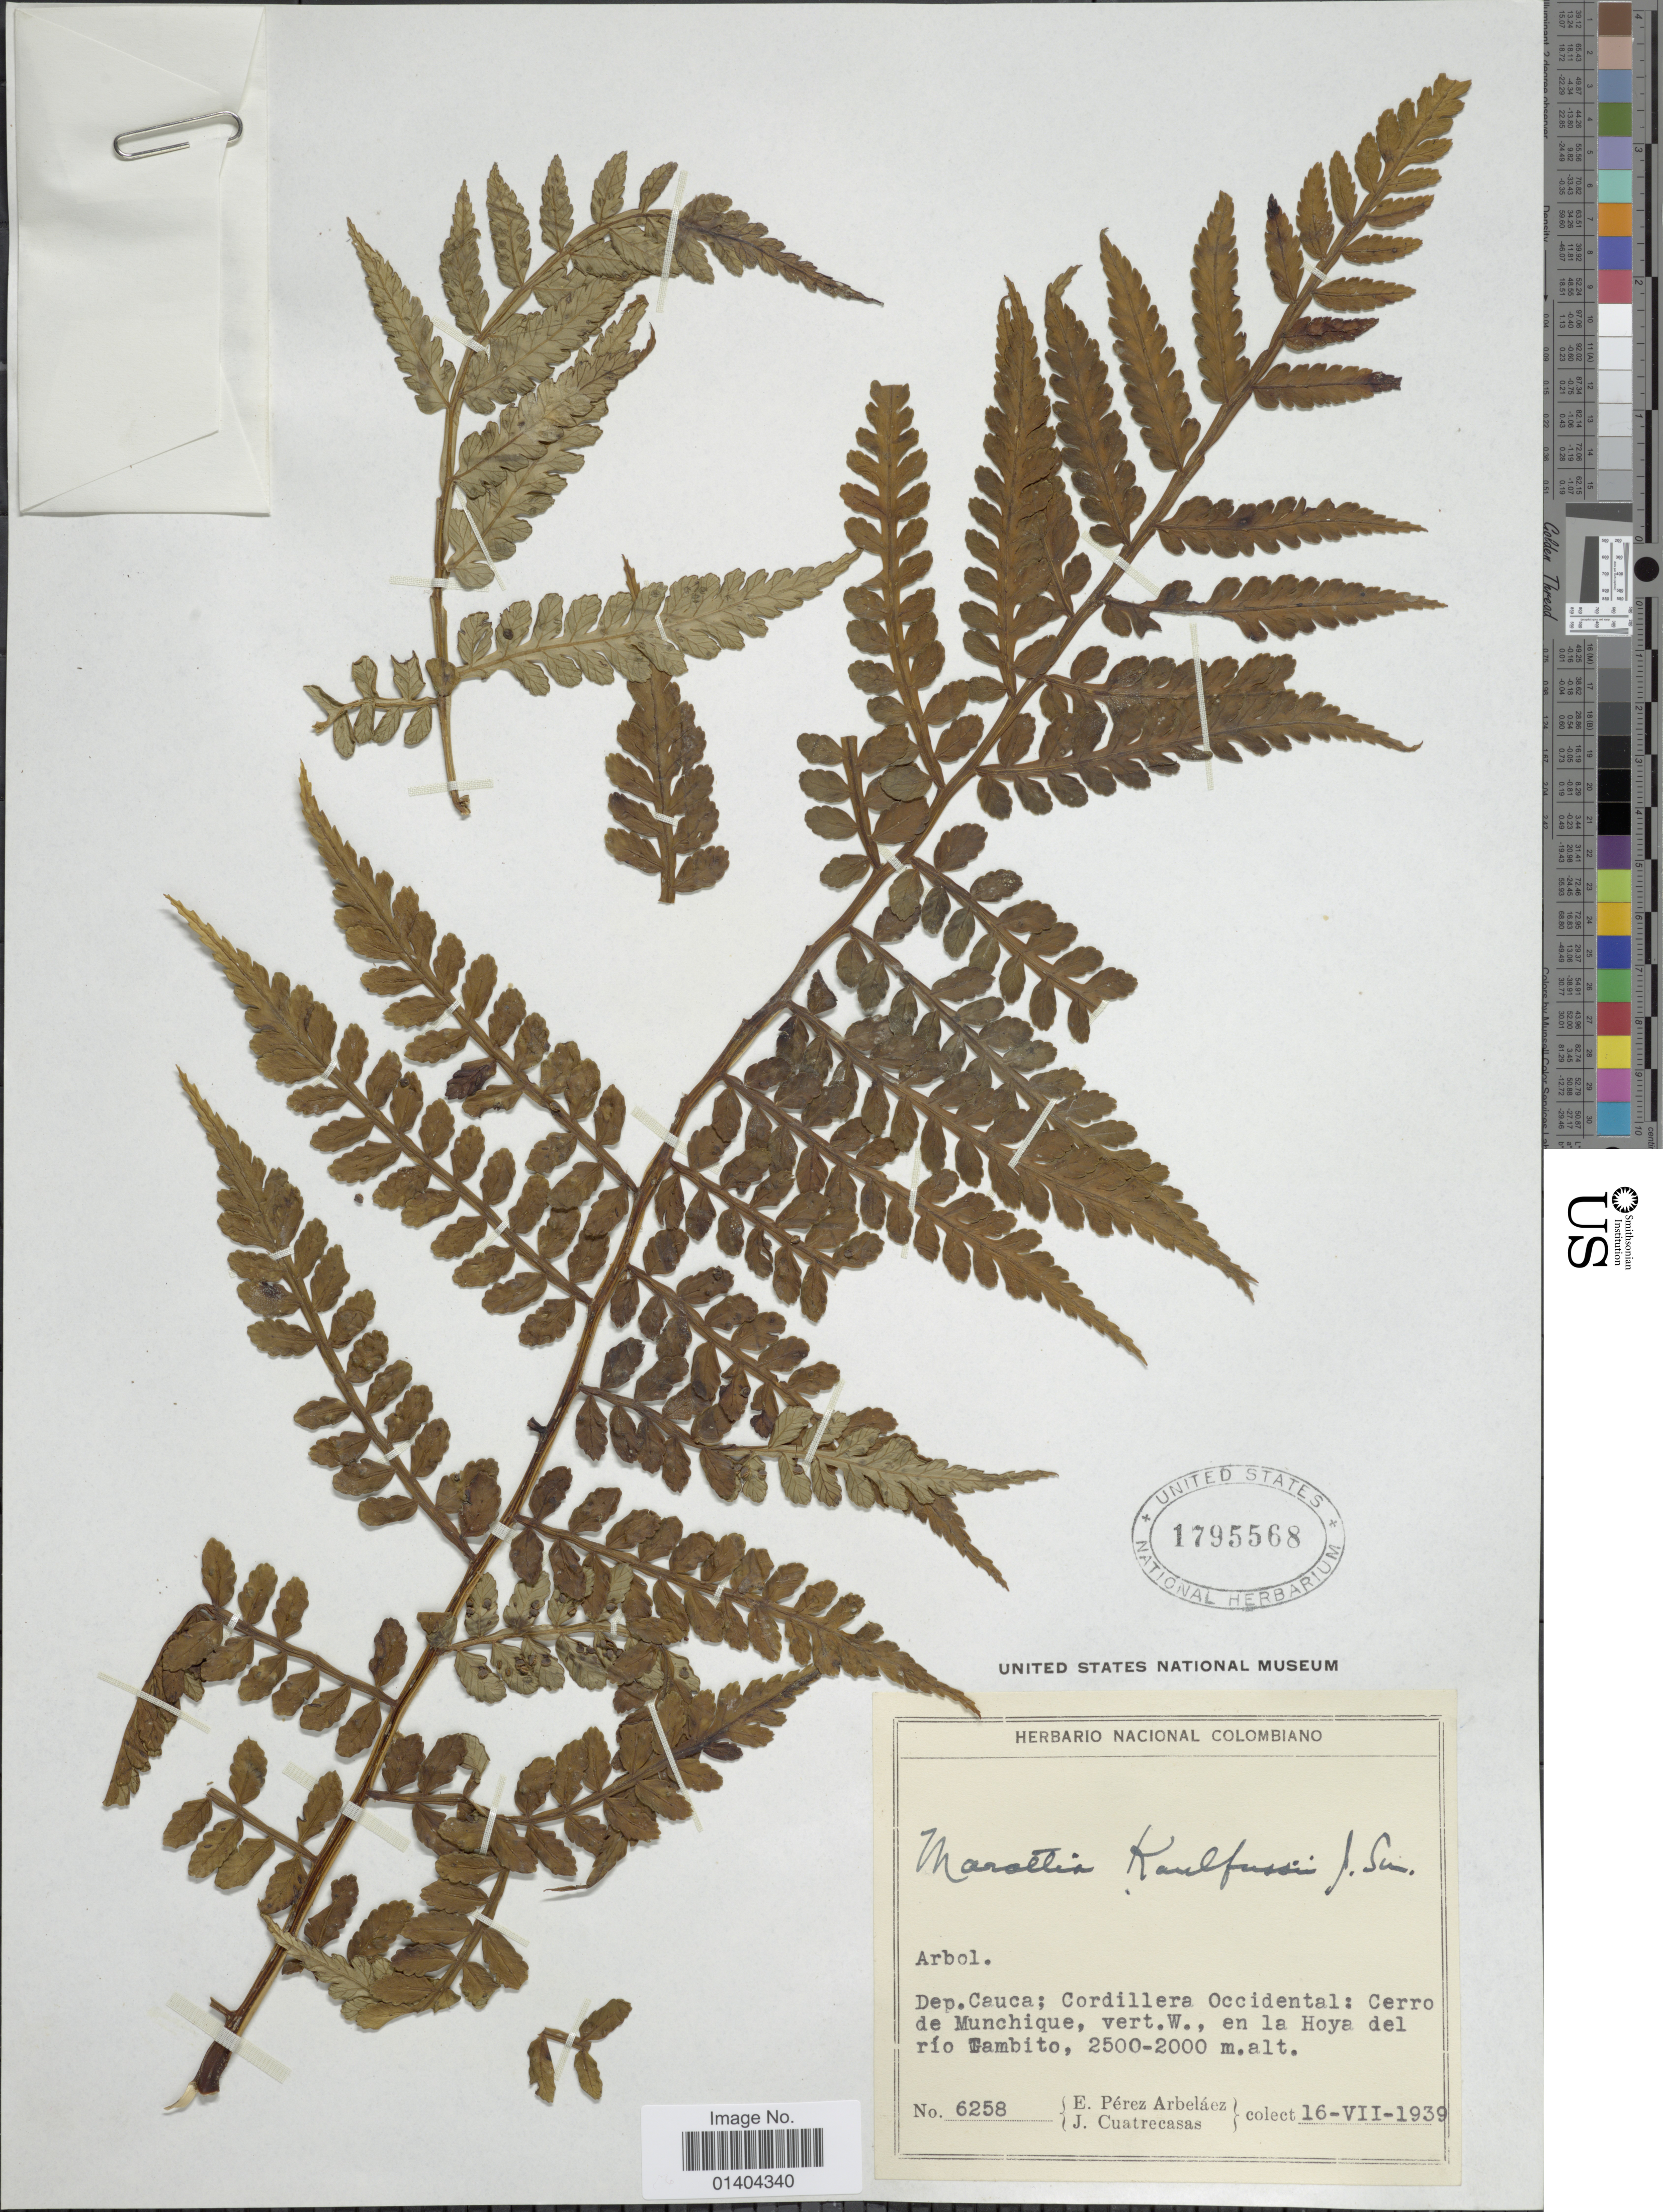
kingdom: Plantae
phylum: Tracheophyta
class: Polypodiopsida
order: Marattiales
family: Marattiaceae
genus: Marattia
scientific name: Marattia laevis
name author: Sm.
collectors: E. P. Arbelaez & J. Cuatrecasas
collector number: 6258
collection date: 1939-07-16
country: Colombia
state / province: Cauca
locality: Cordillera Occidental: Cerro de Munchique, vert., W., en la Hoya del Rio Tambio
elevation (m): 2000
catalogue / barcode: US 1795568